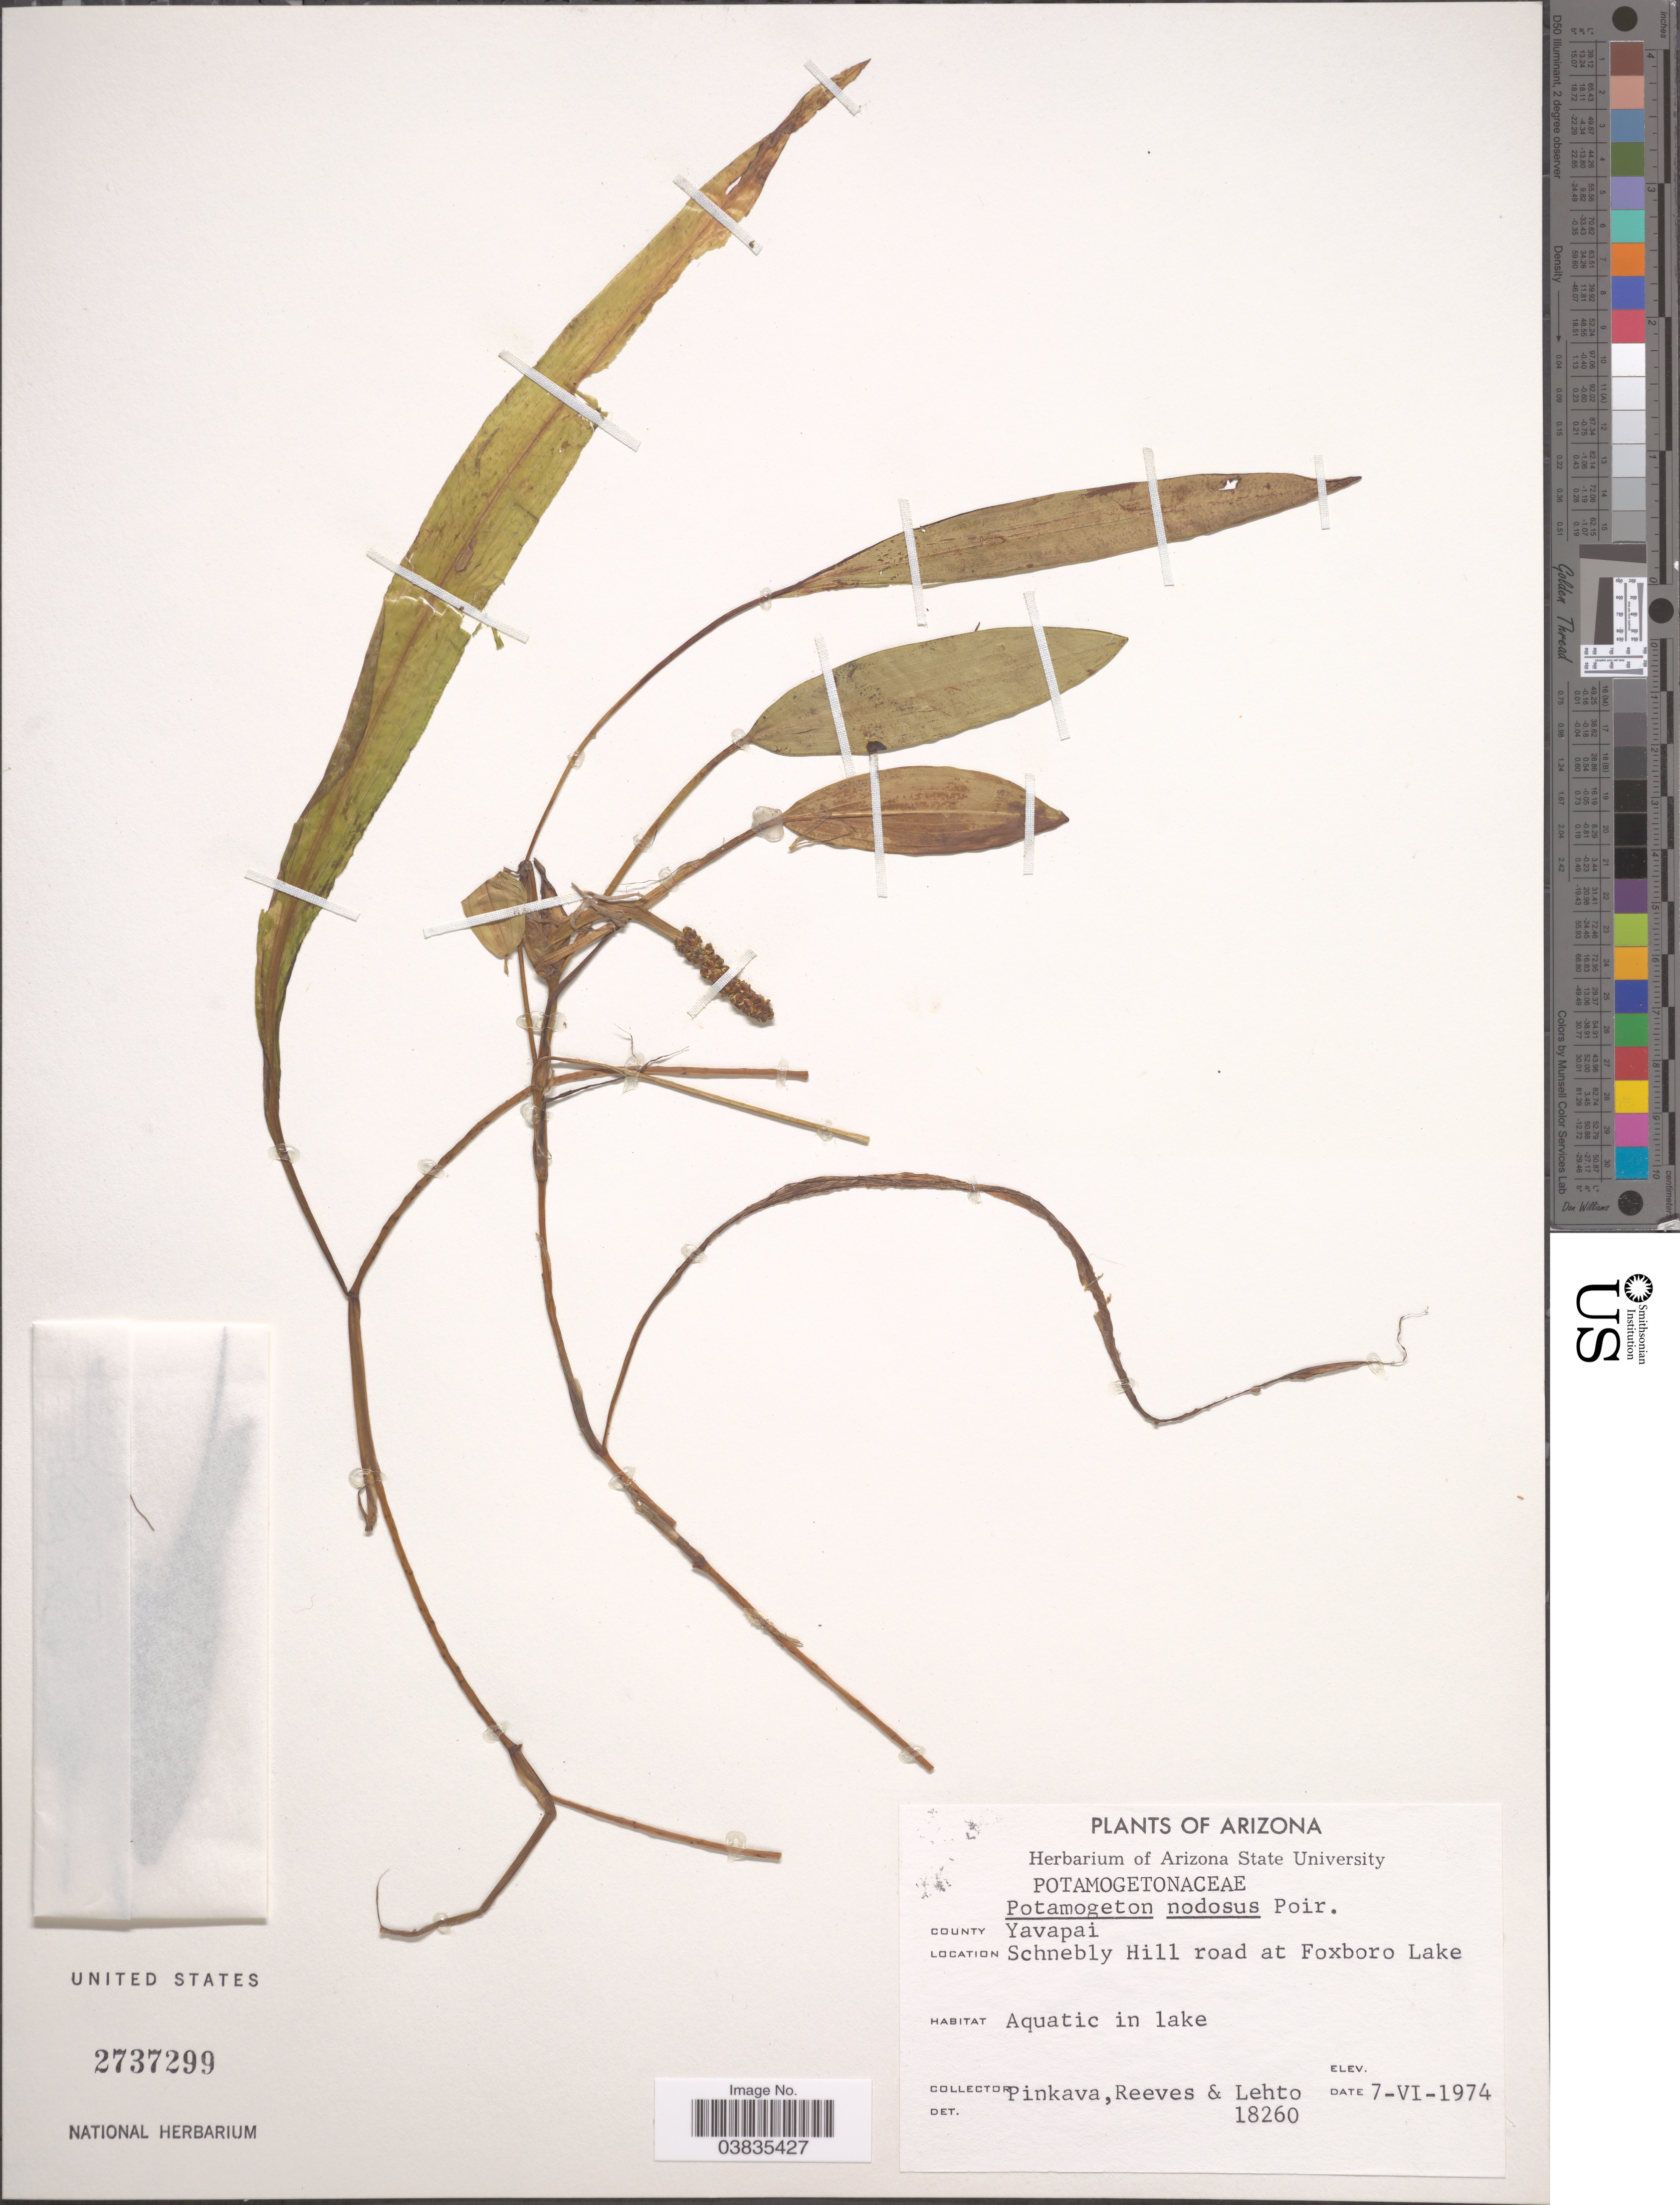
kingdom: Plantae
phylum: Tracheophyta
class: Liliopsida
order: Alismatales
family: Potamogetonaceae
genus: Potamogeton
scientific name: Potamogeton nodosus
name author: Poir.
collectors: -. Pinkava, -. Reeves & -. Lehto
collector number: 18260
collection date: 1974-06-07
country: United States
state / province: Arizona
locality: County Yavapai. Schnebly Hill road at Foxboro Lake.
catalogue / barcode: US 2737299